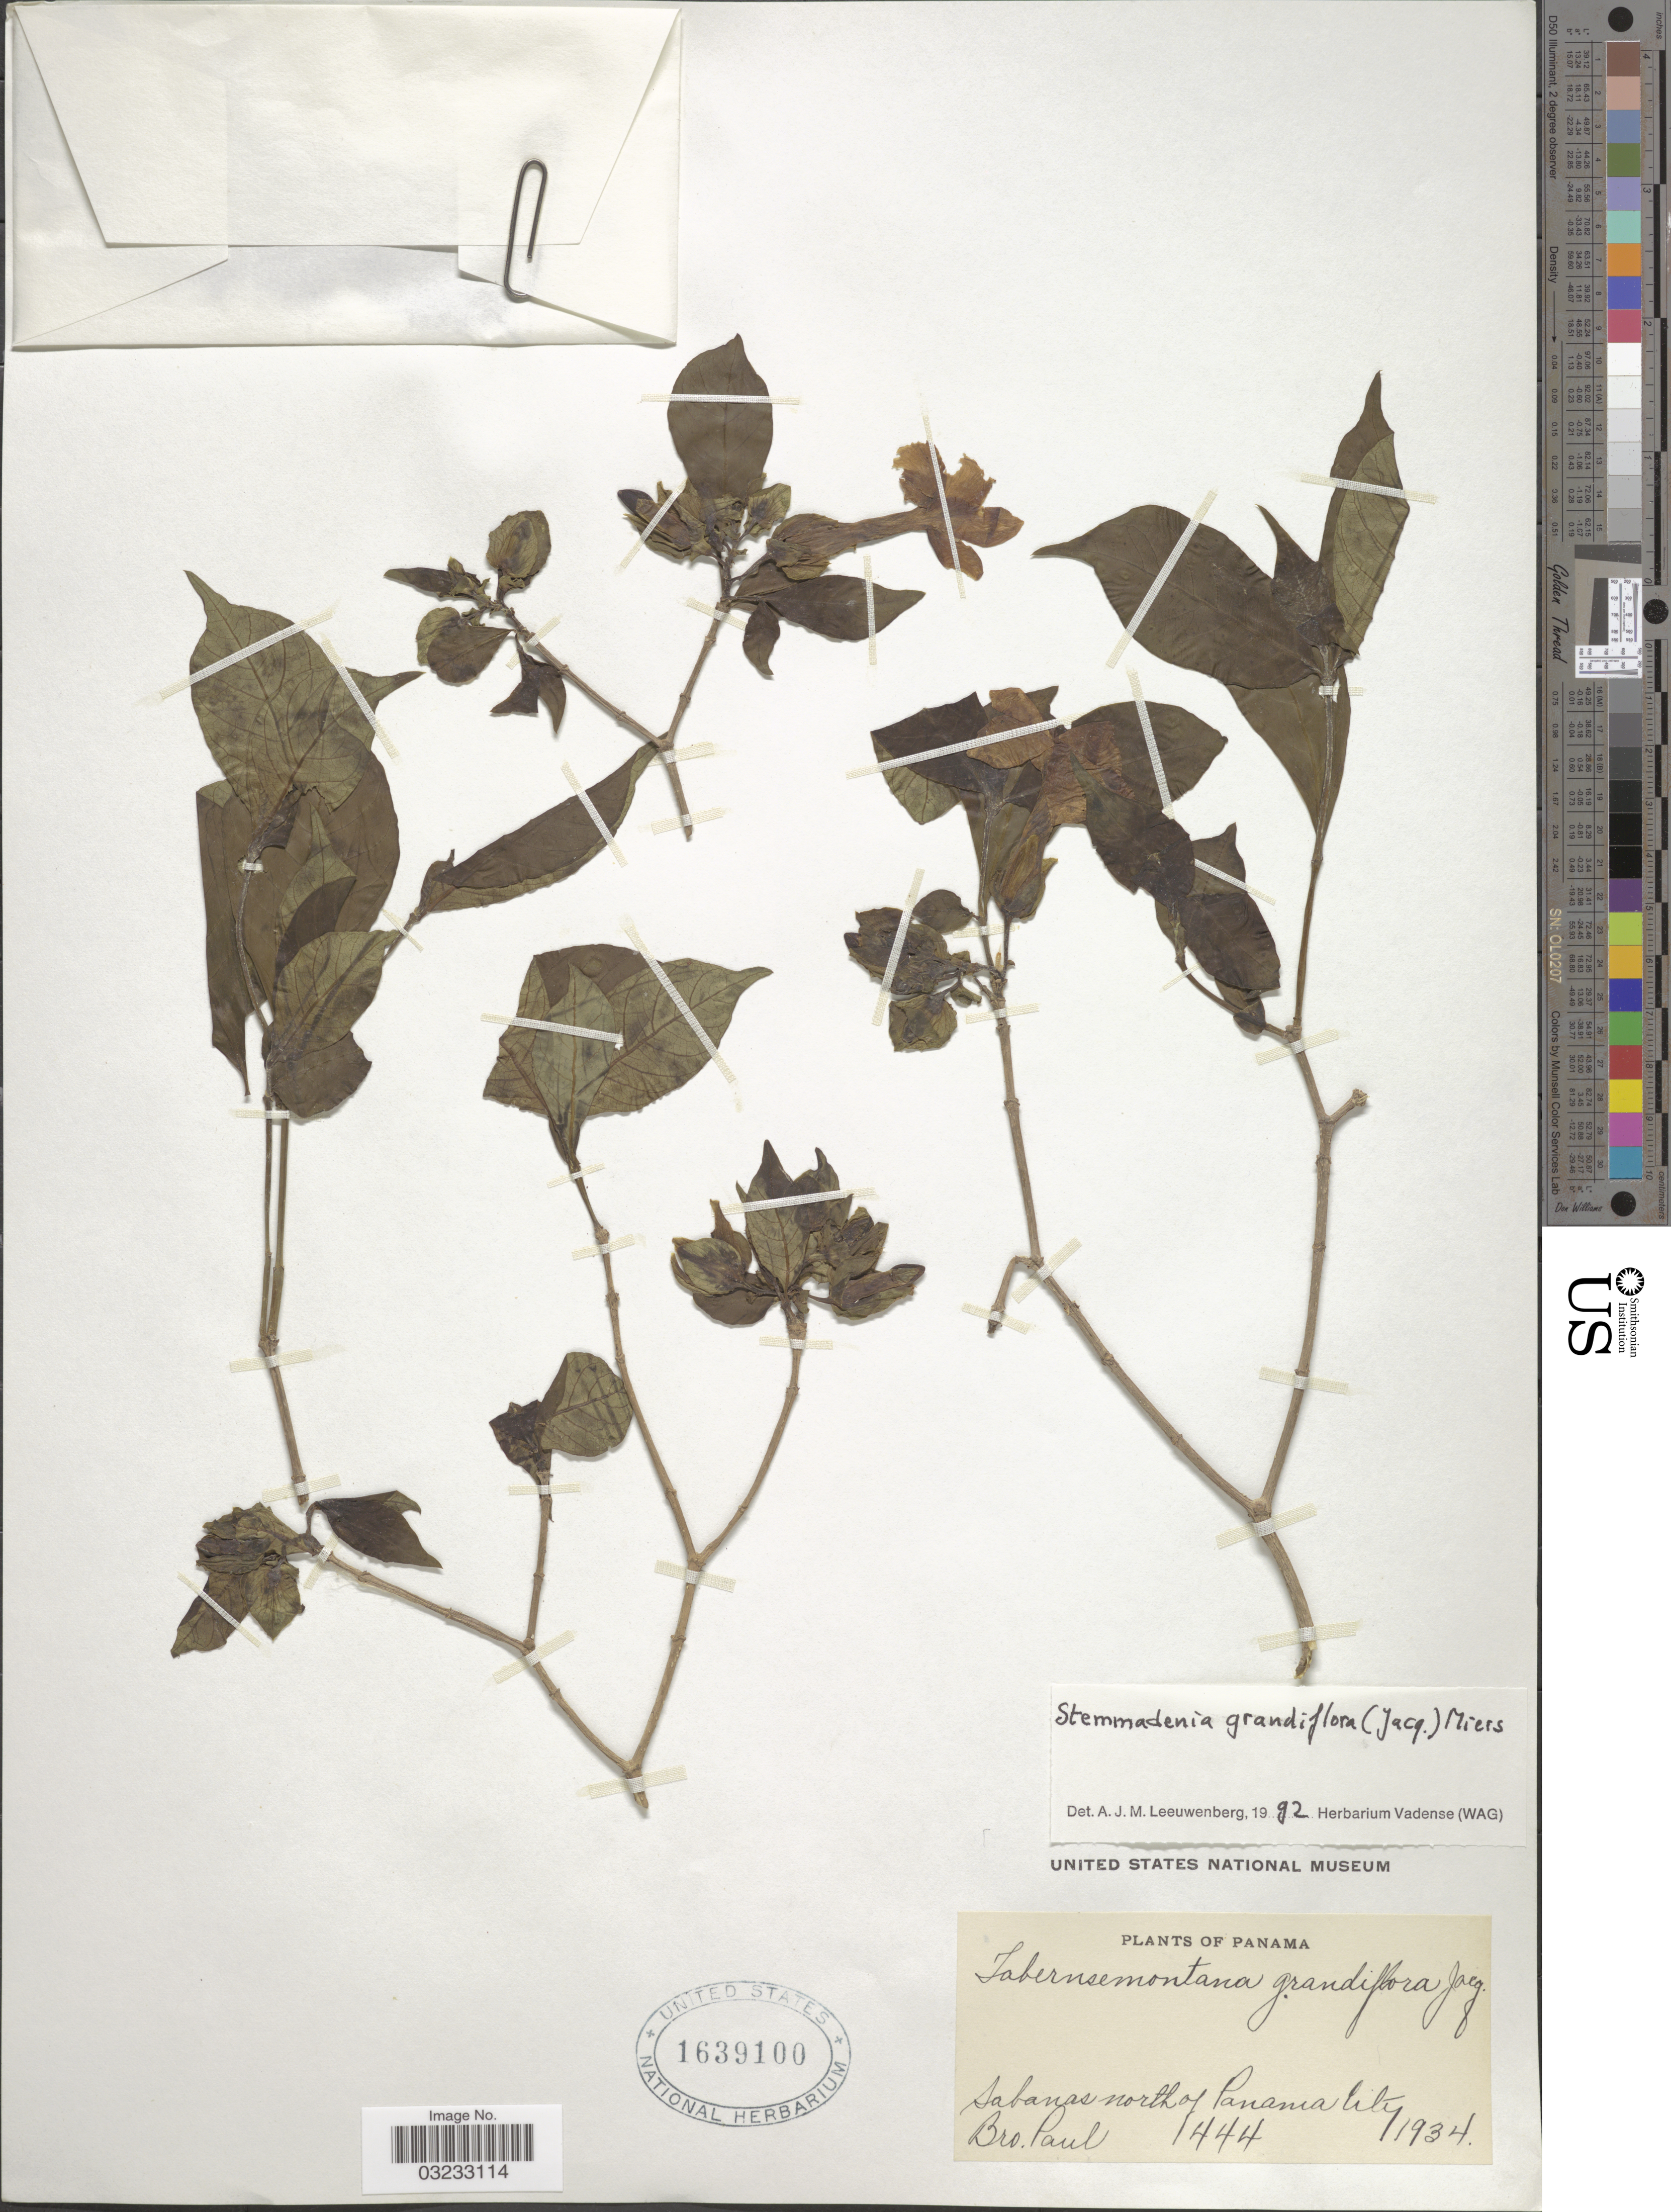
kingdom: Plantae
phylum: Tracheophyta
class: Magnoliopsida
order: Gentianales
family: Apocynaceae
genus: Stemmadenia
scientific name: Stemmadenia grandiflora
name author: (Jacq.) Miers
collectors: B. Paul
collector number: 1444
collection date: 1934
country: Panama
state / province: Panamá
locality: Sabanas north of Panama City.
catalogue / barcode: US 1639100